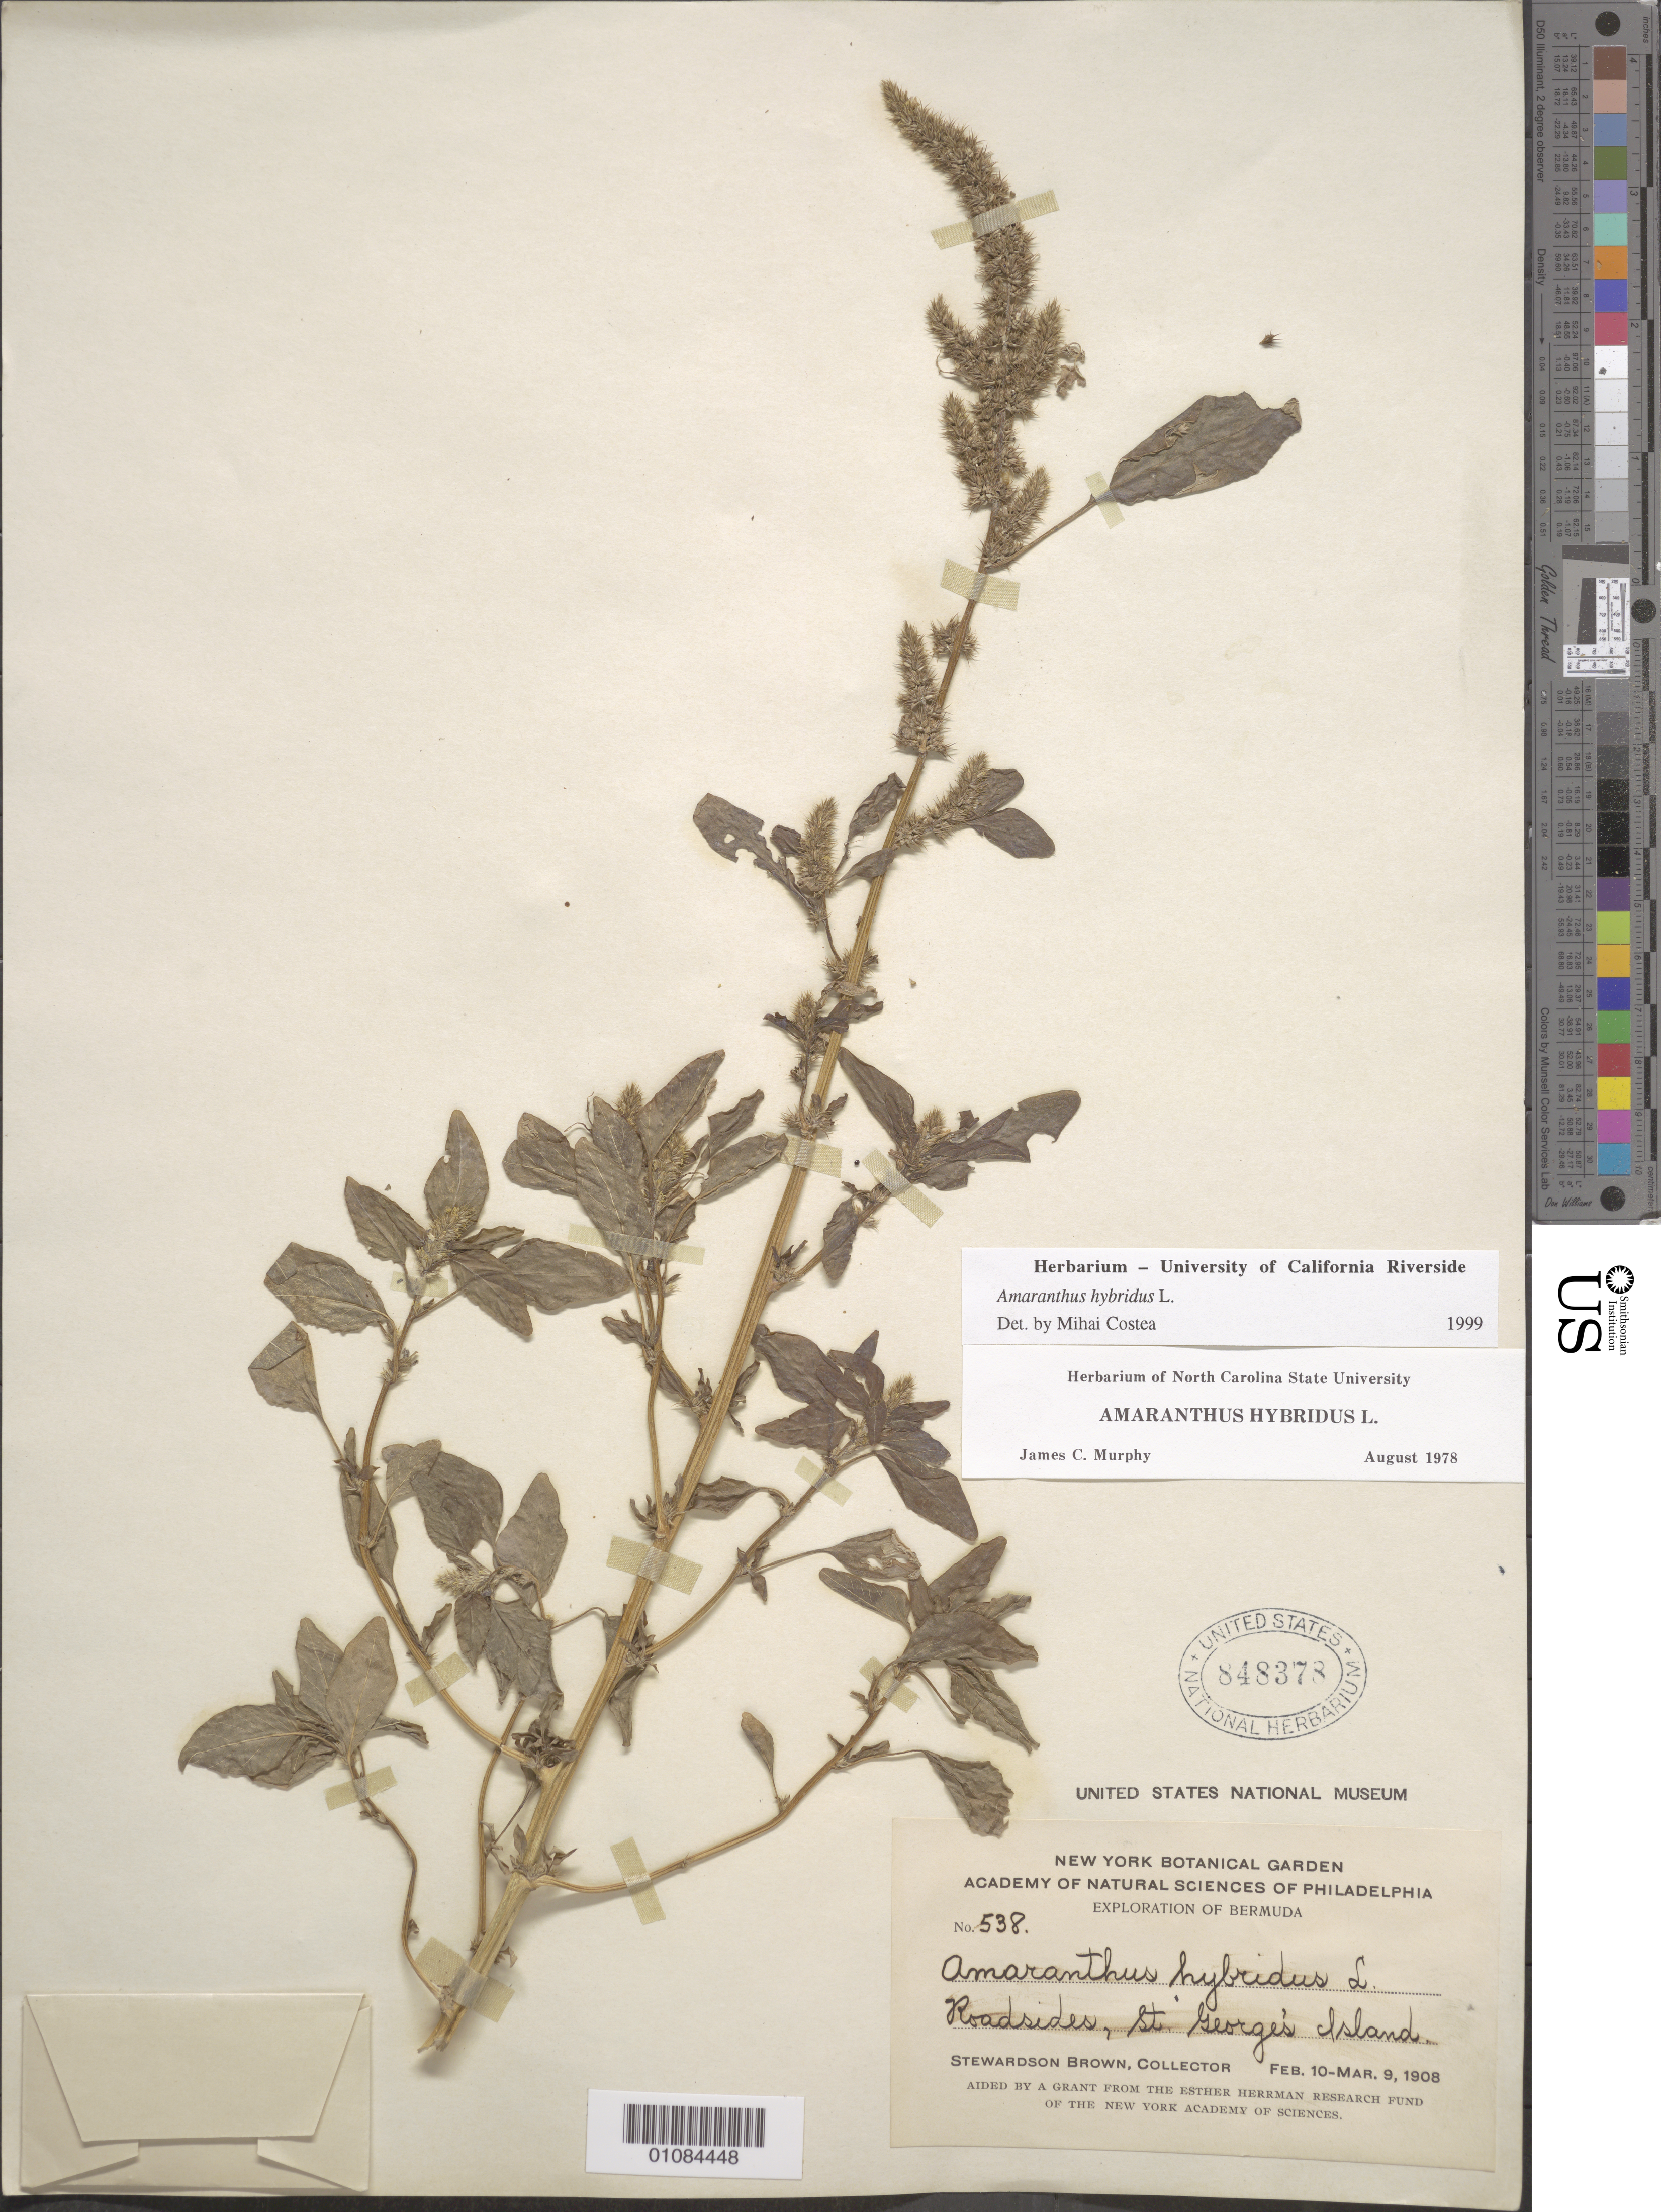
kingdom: Plantae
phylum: Tracheophyta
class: Magnoliopsida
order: Caryophyllales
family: Amaranthaceae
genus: Amaranthus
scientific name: Amaranthus hybridus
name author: L.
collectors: S. Brown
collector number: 538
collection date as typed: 10 Feb 1908 to 09 Mar 1908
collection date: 1908-02-10/1908-03-09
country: Bermuda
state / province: St. George's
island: Bermuda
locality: St. George's Island.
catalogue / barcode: US 848378